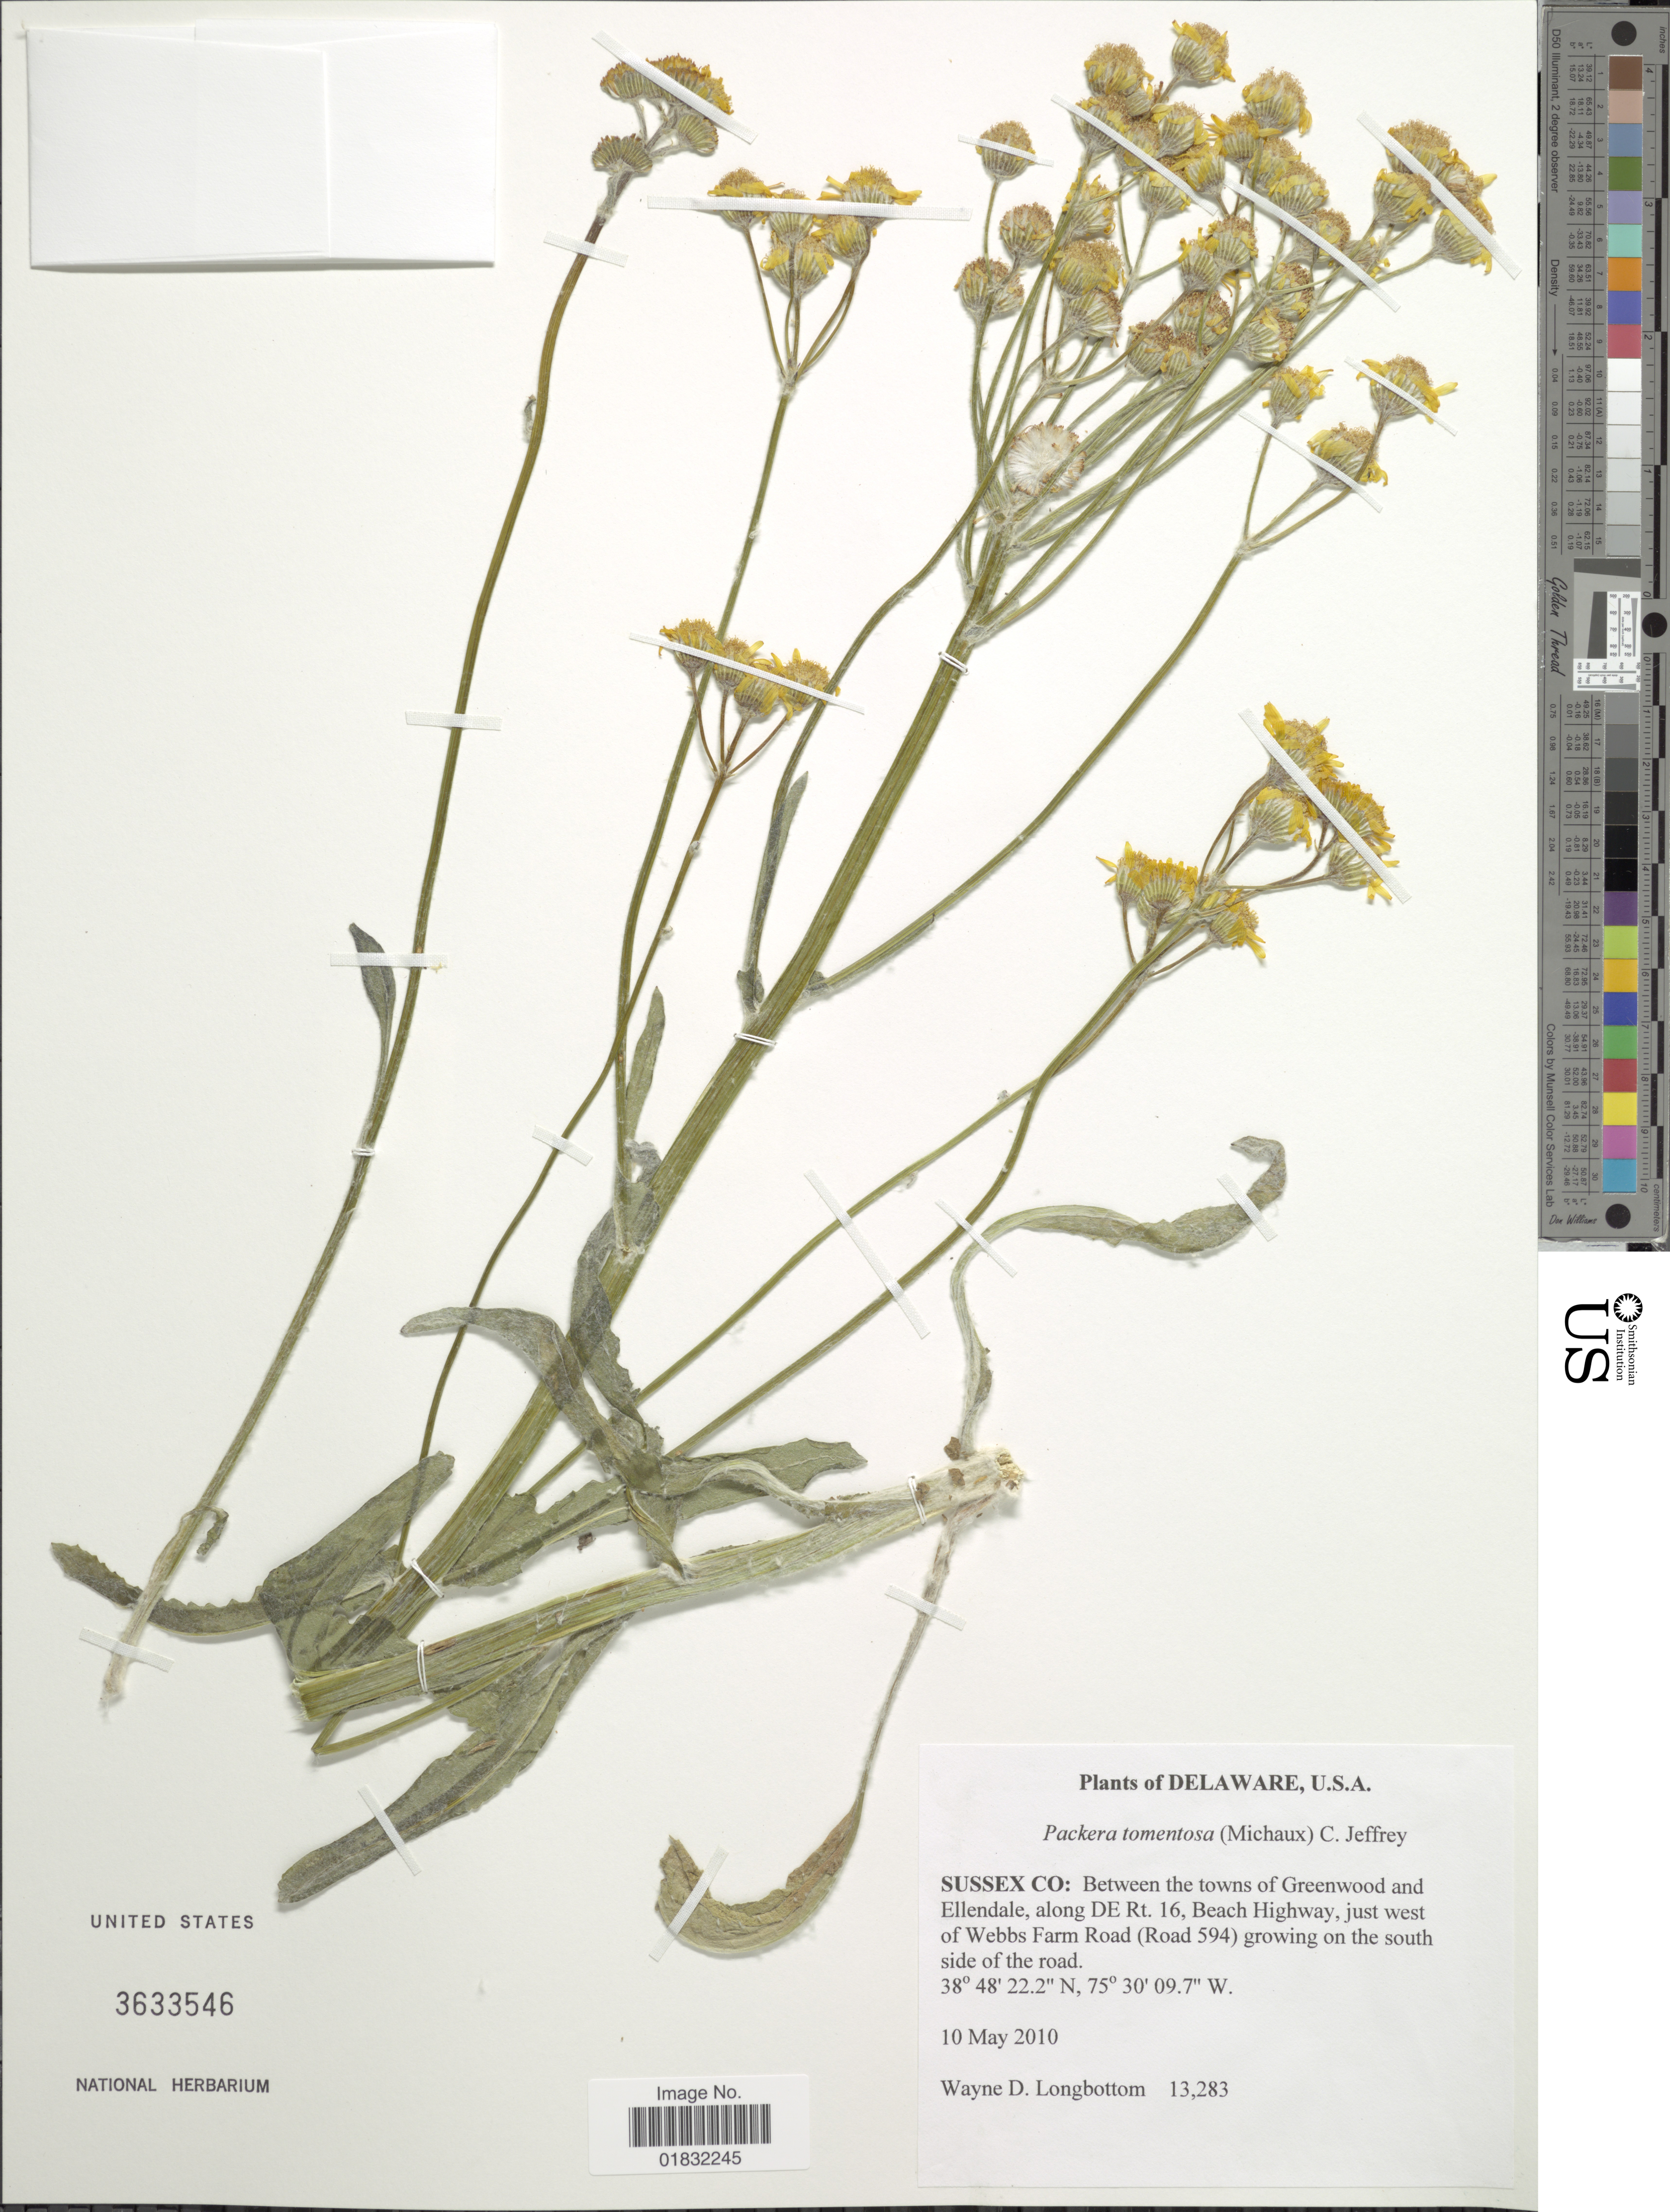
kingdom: Plantae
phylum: Tracheophyta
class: Magnoliopsida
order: Asterales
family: Asteraceae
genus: Packera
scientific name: Packera dubia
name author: (Spreng.) Trock & Mabb.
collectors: W. D. Longbottom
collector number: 13283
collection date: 2010-05-10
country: United States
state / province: Delaware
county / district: Sussex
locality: Sussex Co: Between the towns of Greenwood and Ellendale, along DE Rt. 16, Beach Highway, just west of Webbs Farm Road (Road 594) growing on the south side of the road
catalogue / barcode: US 3633546